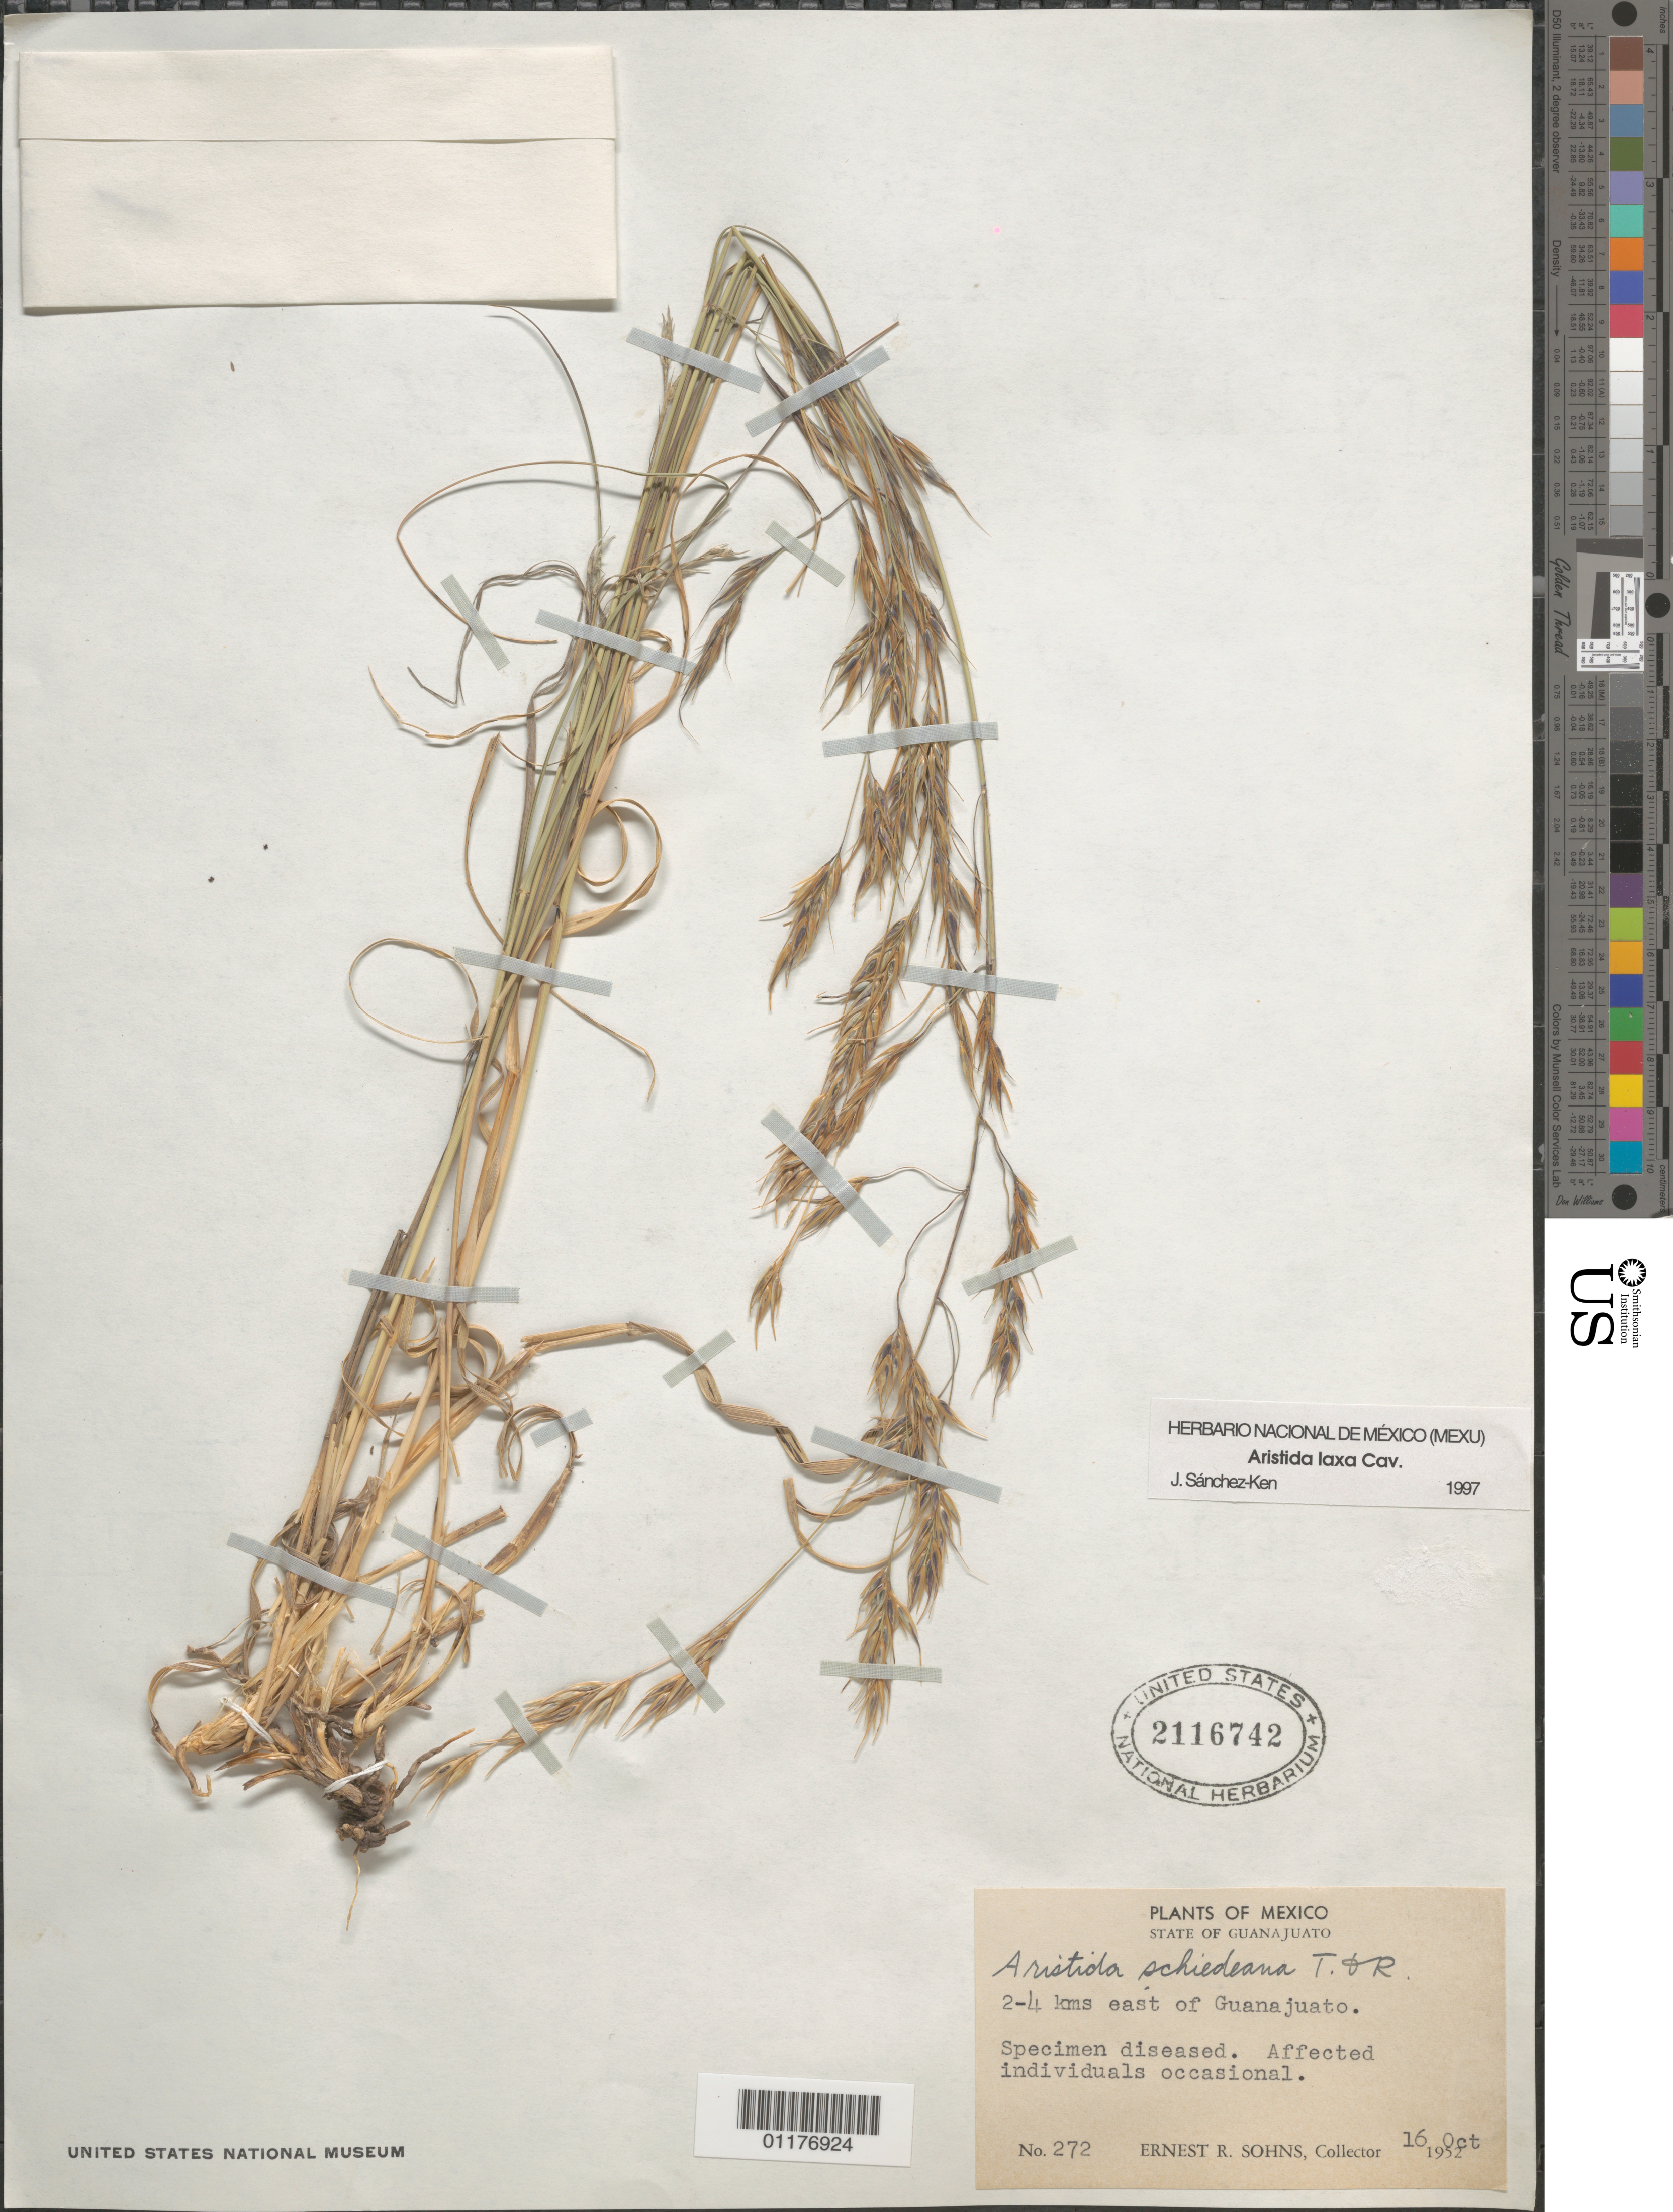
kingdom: Plantae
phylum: Tracheophyta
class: Liliopsida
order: Poales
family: Poaceae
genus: Aristida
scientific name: Aristida laxa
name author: Cav.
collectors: E. R. Sohns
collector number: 272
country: Mexico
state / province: Guanajuato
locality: E of Guanajuato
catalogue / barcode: US 2116742